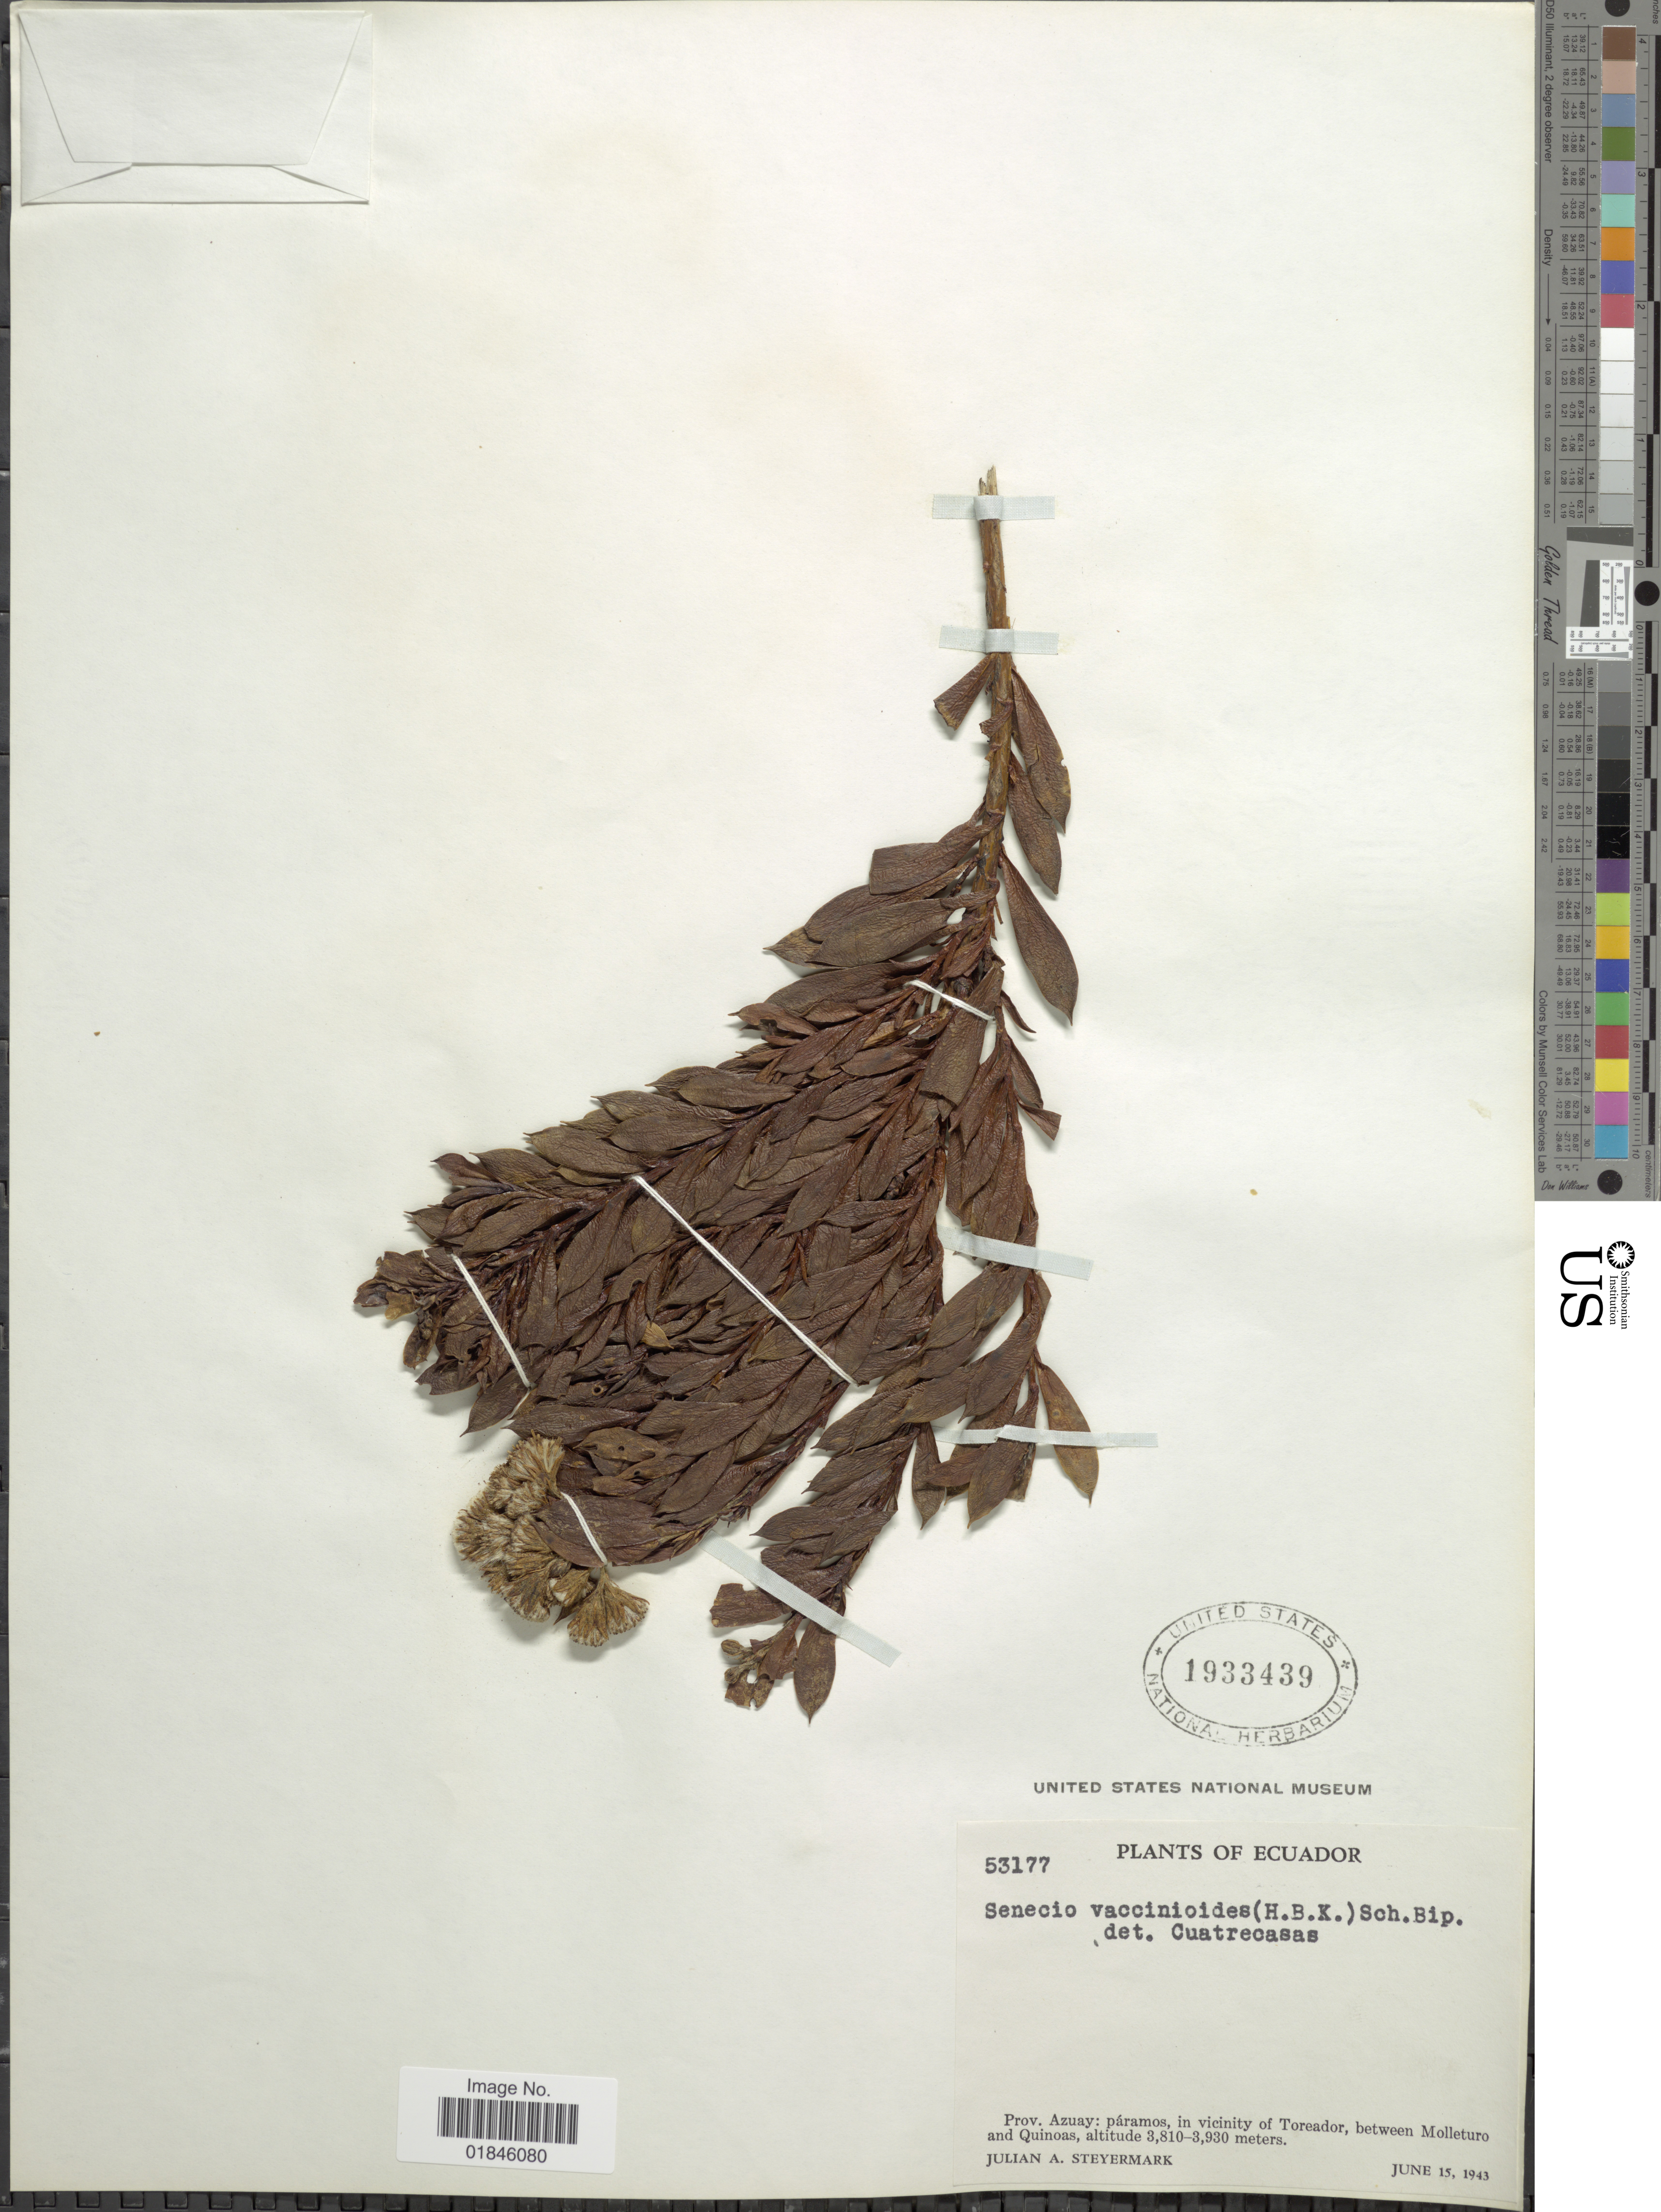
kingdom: Plantae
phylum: Tracheophyta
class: Magnoliopsida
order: Asterales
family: Asteraceae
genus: Pentacalia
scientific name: Pentacalia vaccinioides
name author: (Kunth) Cuatrec.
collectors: J. Steyermark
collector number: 53177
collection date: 1943-06-15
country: Ecuador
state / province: Azuay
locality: Prov. Azuay: páramos, in vicinity of Toreador, between Molleturo and Quinoas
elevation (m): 3810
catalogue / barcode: US 1933439